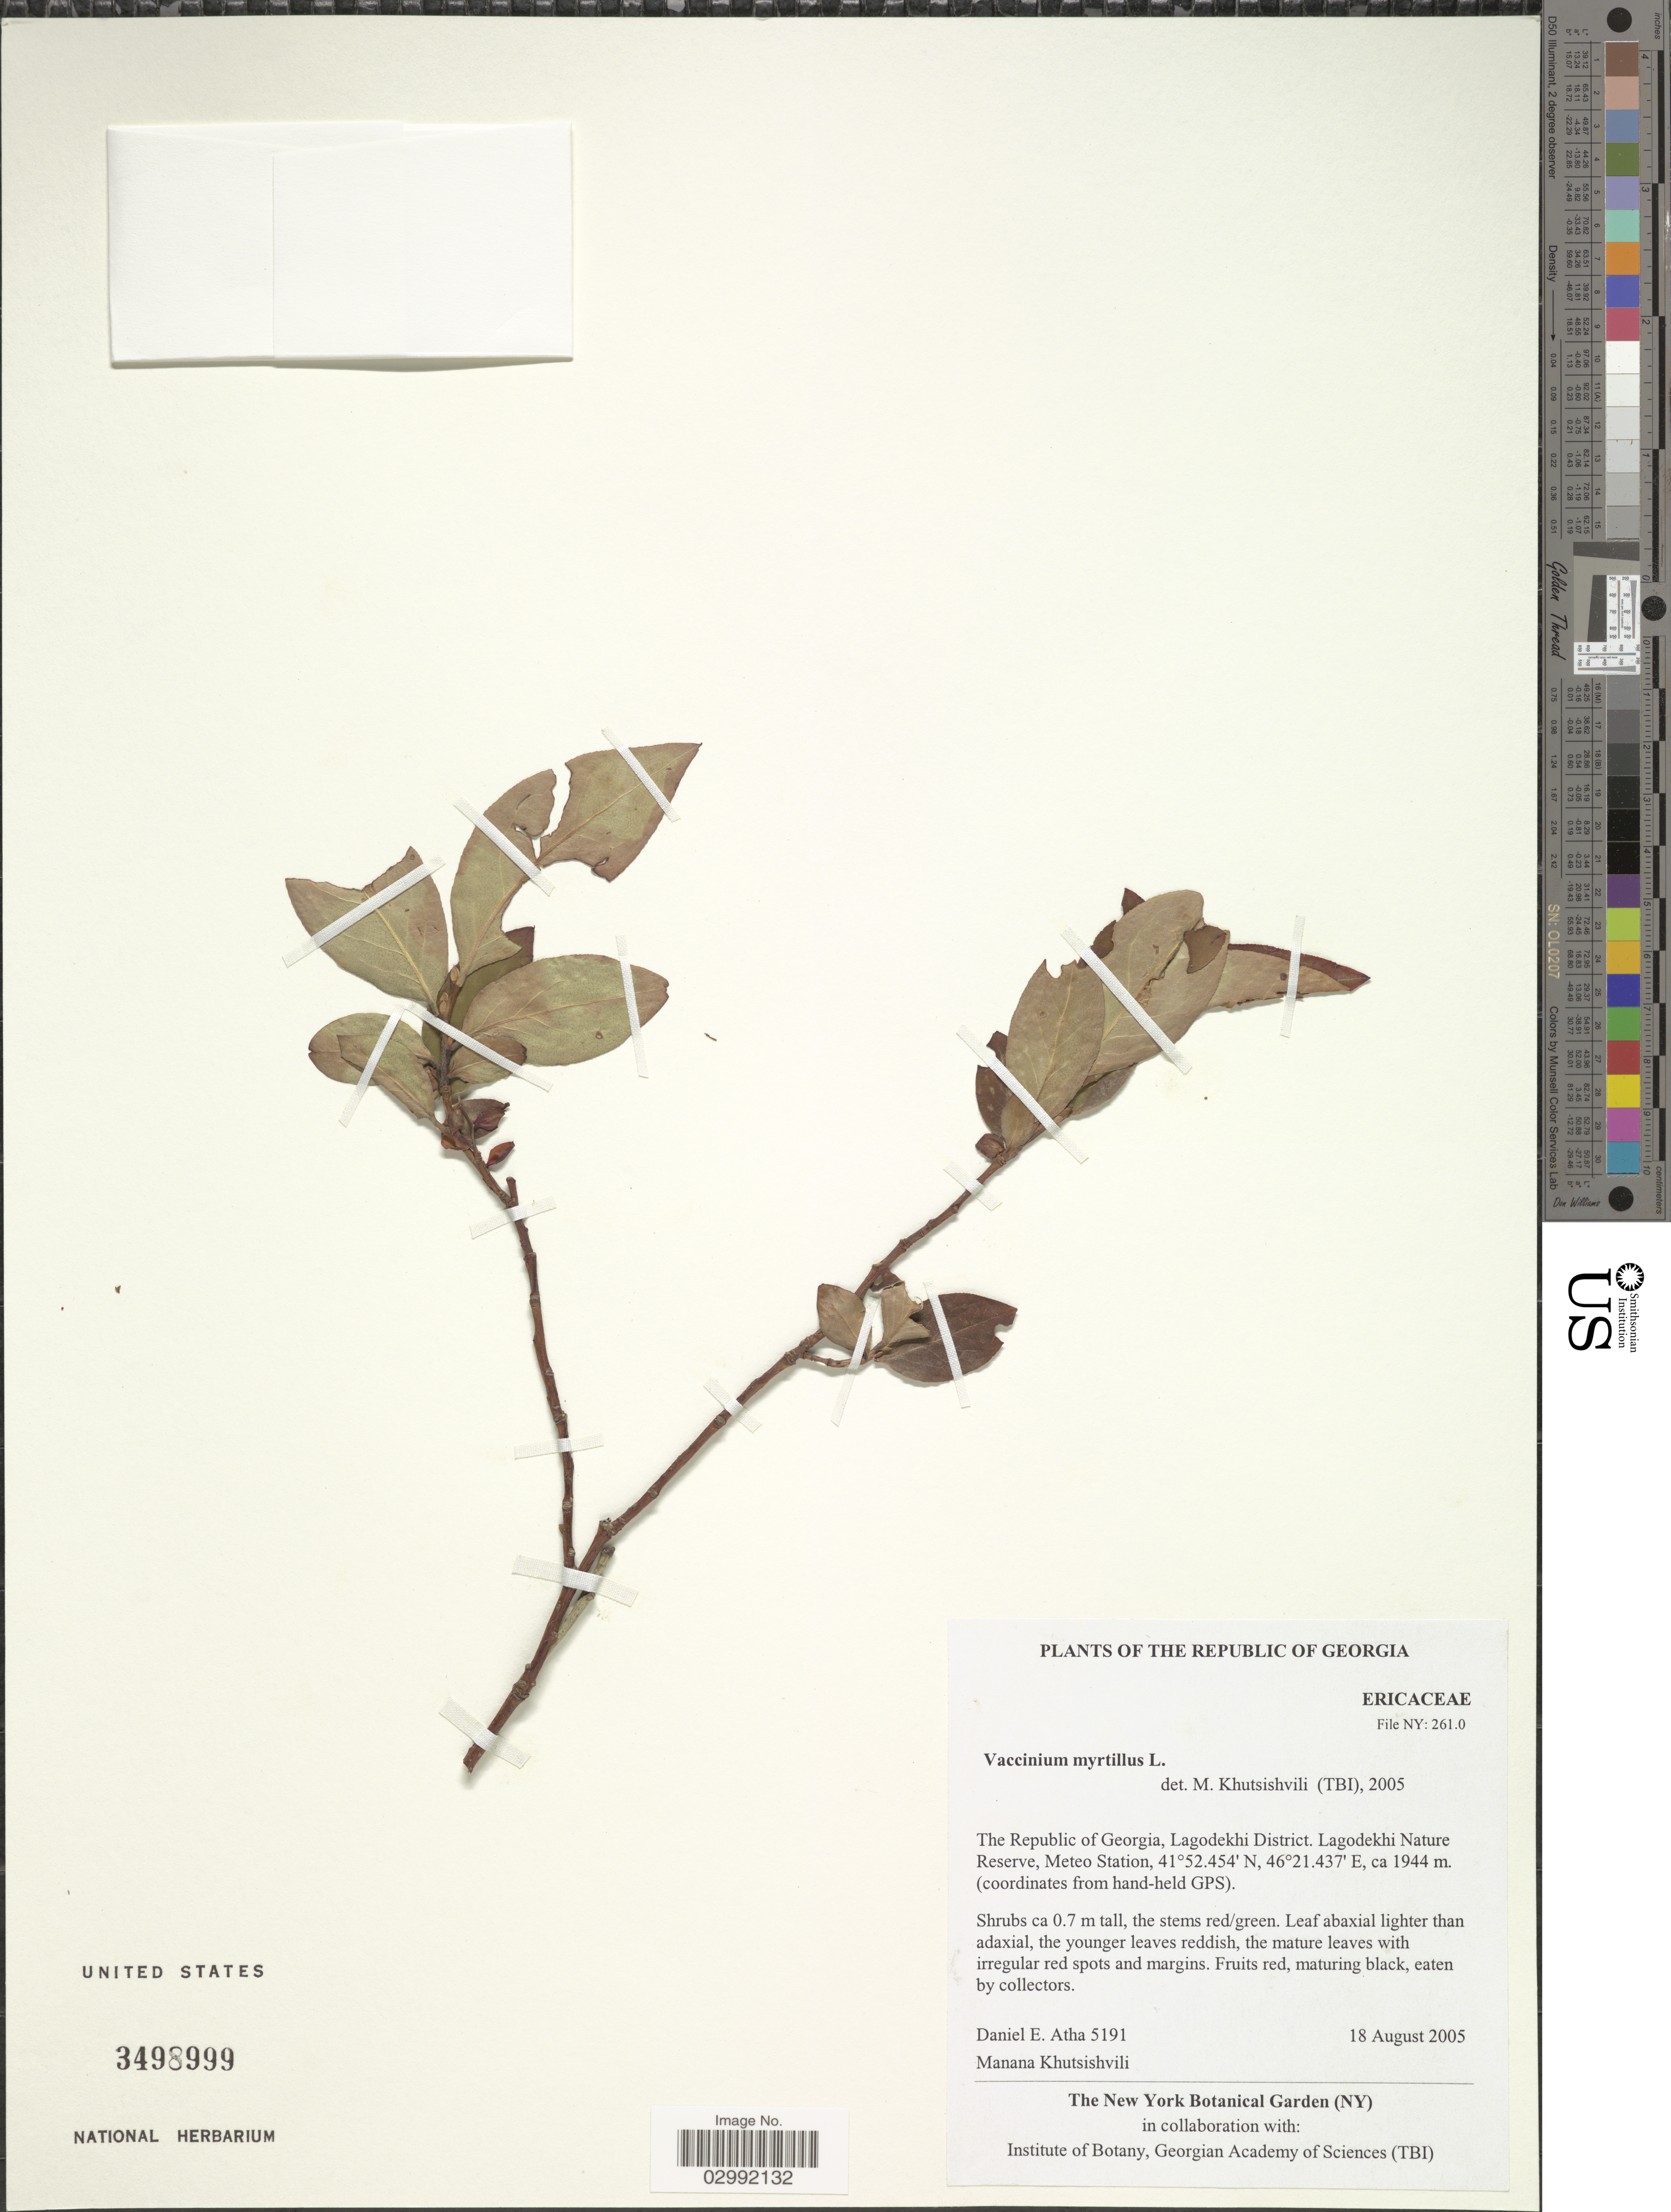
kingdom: Plantae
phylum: Tracheophyta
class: Magnoliopsida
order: Ericales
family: Ericaceae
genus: Vaccinium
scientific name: Vaccinium myrtillus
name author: L.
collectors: D. Atha & M. Khutsiskvili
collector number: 5191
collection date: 2005-08-18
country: Georgia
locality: The Republic Georgia, Lagodekhi District, Lagodekhi Nature Reserve, Meteo Station.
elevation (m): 1944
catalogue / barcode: US 3498999